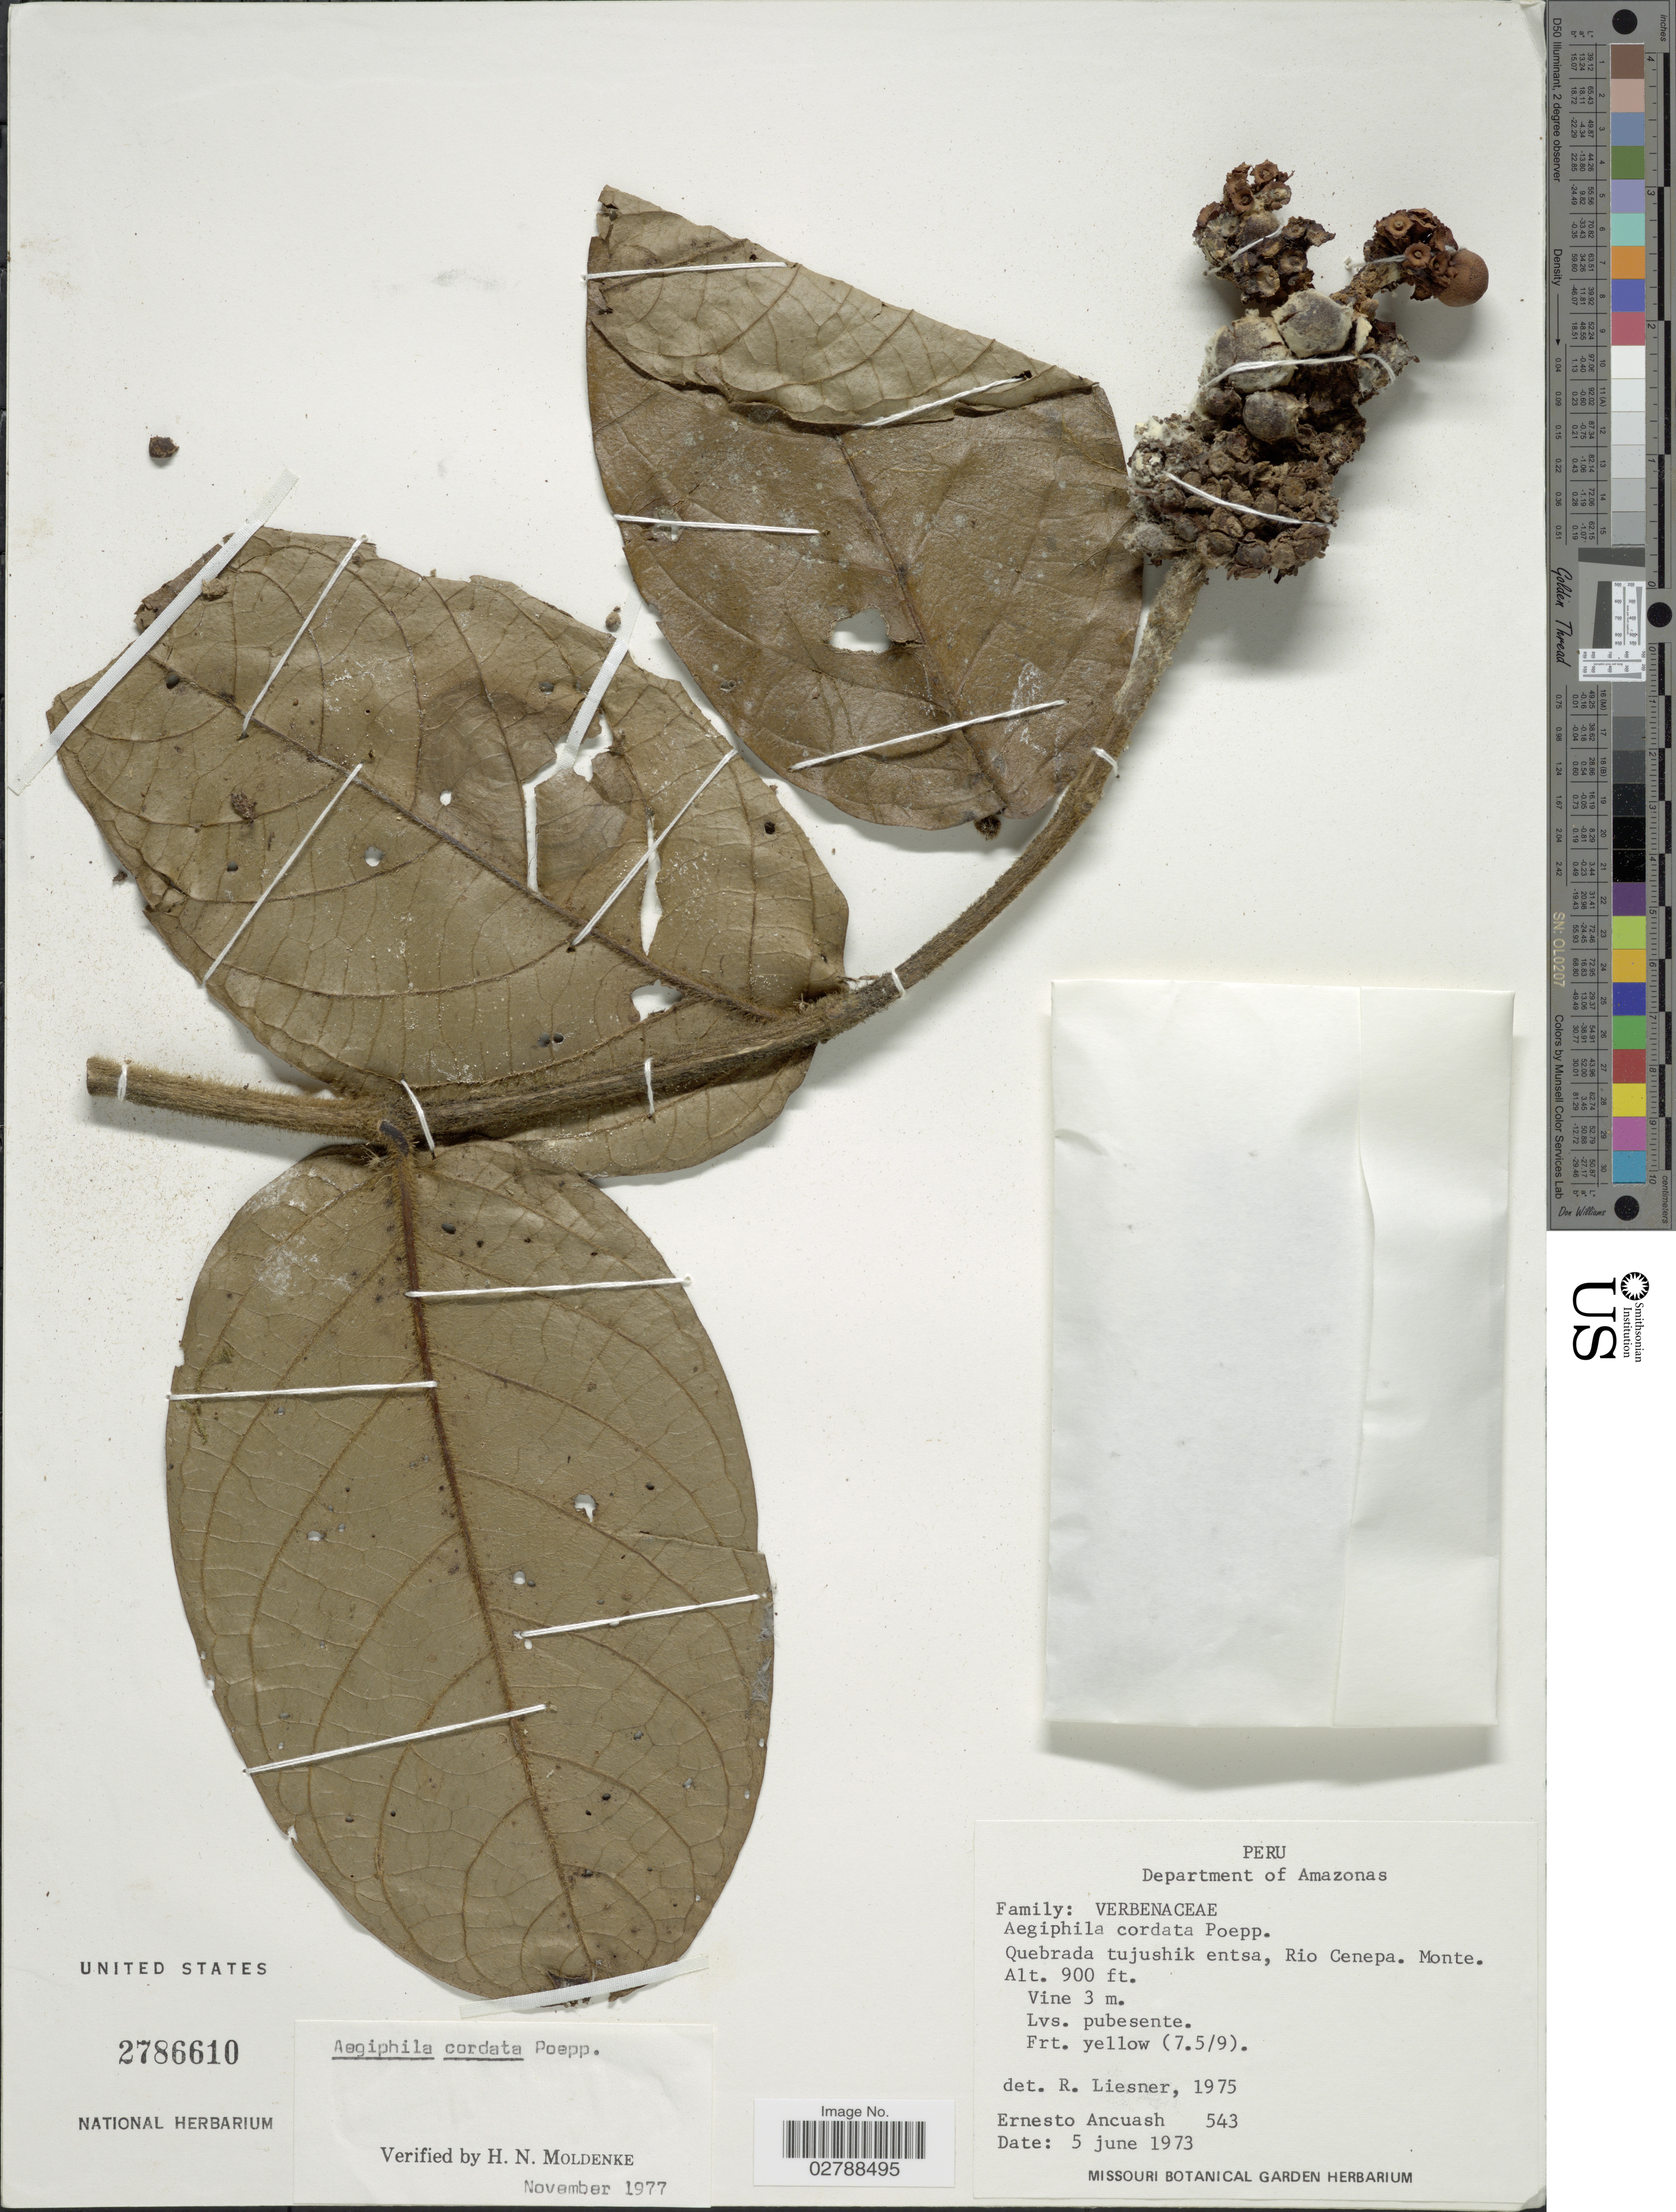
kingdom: Plantae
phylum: Tracheophyta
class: Magnoliopsida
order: Lamiales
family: Lamiaceae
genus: Aegiphila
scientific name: Aegiphila cordata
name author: Poepp. ex Schauer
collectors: E. Ancuash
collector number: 543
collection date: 1973-06-05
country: Peru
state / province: Amazonas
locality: Quebrada tujushik ensta, Rio Cenepa. Monte.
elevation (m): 274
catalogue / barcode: US 2786610